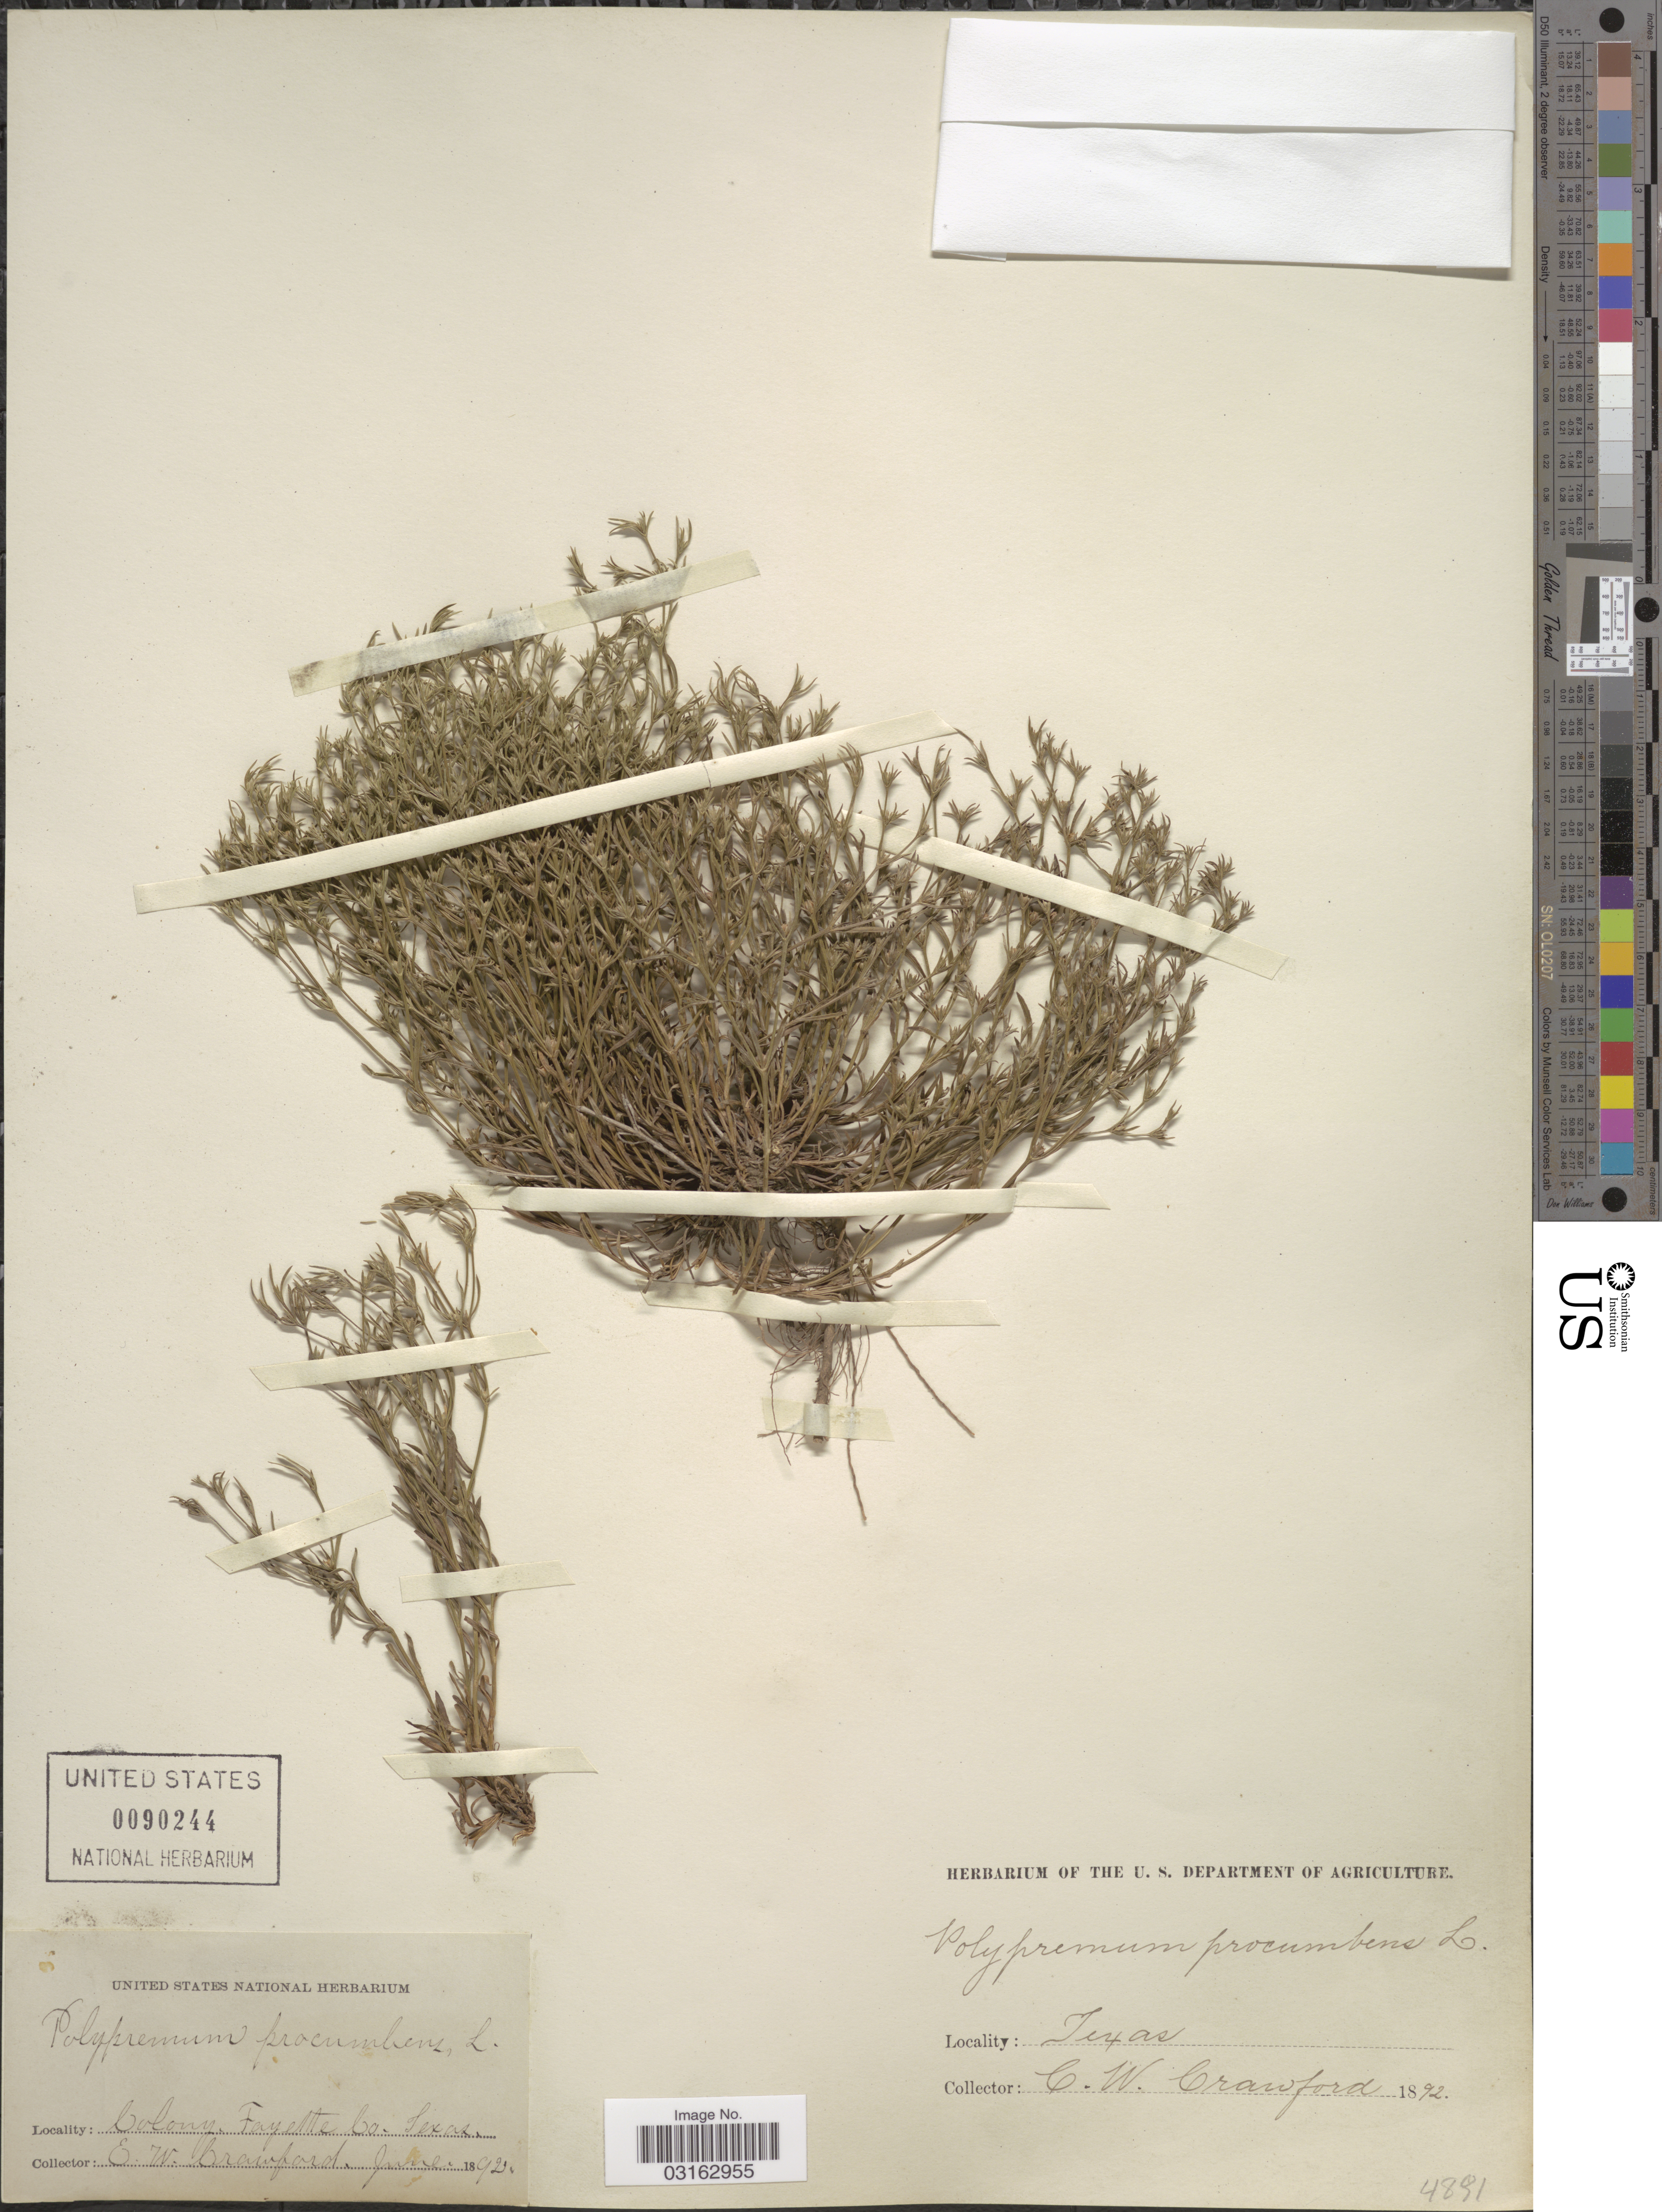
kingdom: Plantae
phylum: Tracheophyta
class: Magnoliopsida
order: Lamiales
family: Tetrachondraceae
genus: Polypremum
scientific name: Polypremum procumbens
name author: L.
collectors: E. Crawford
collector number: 4891*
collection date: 1892-06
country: United States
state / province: Texas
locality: Colony, Fayette Co.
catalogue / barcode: US 90244